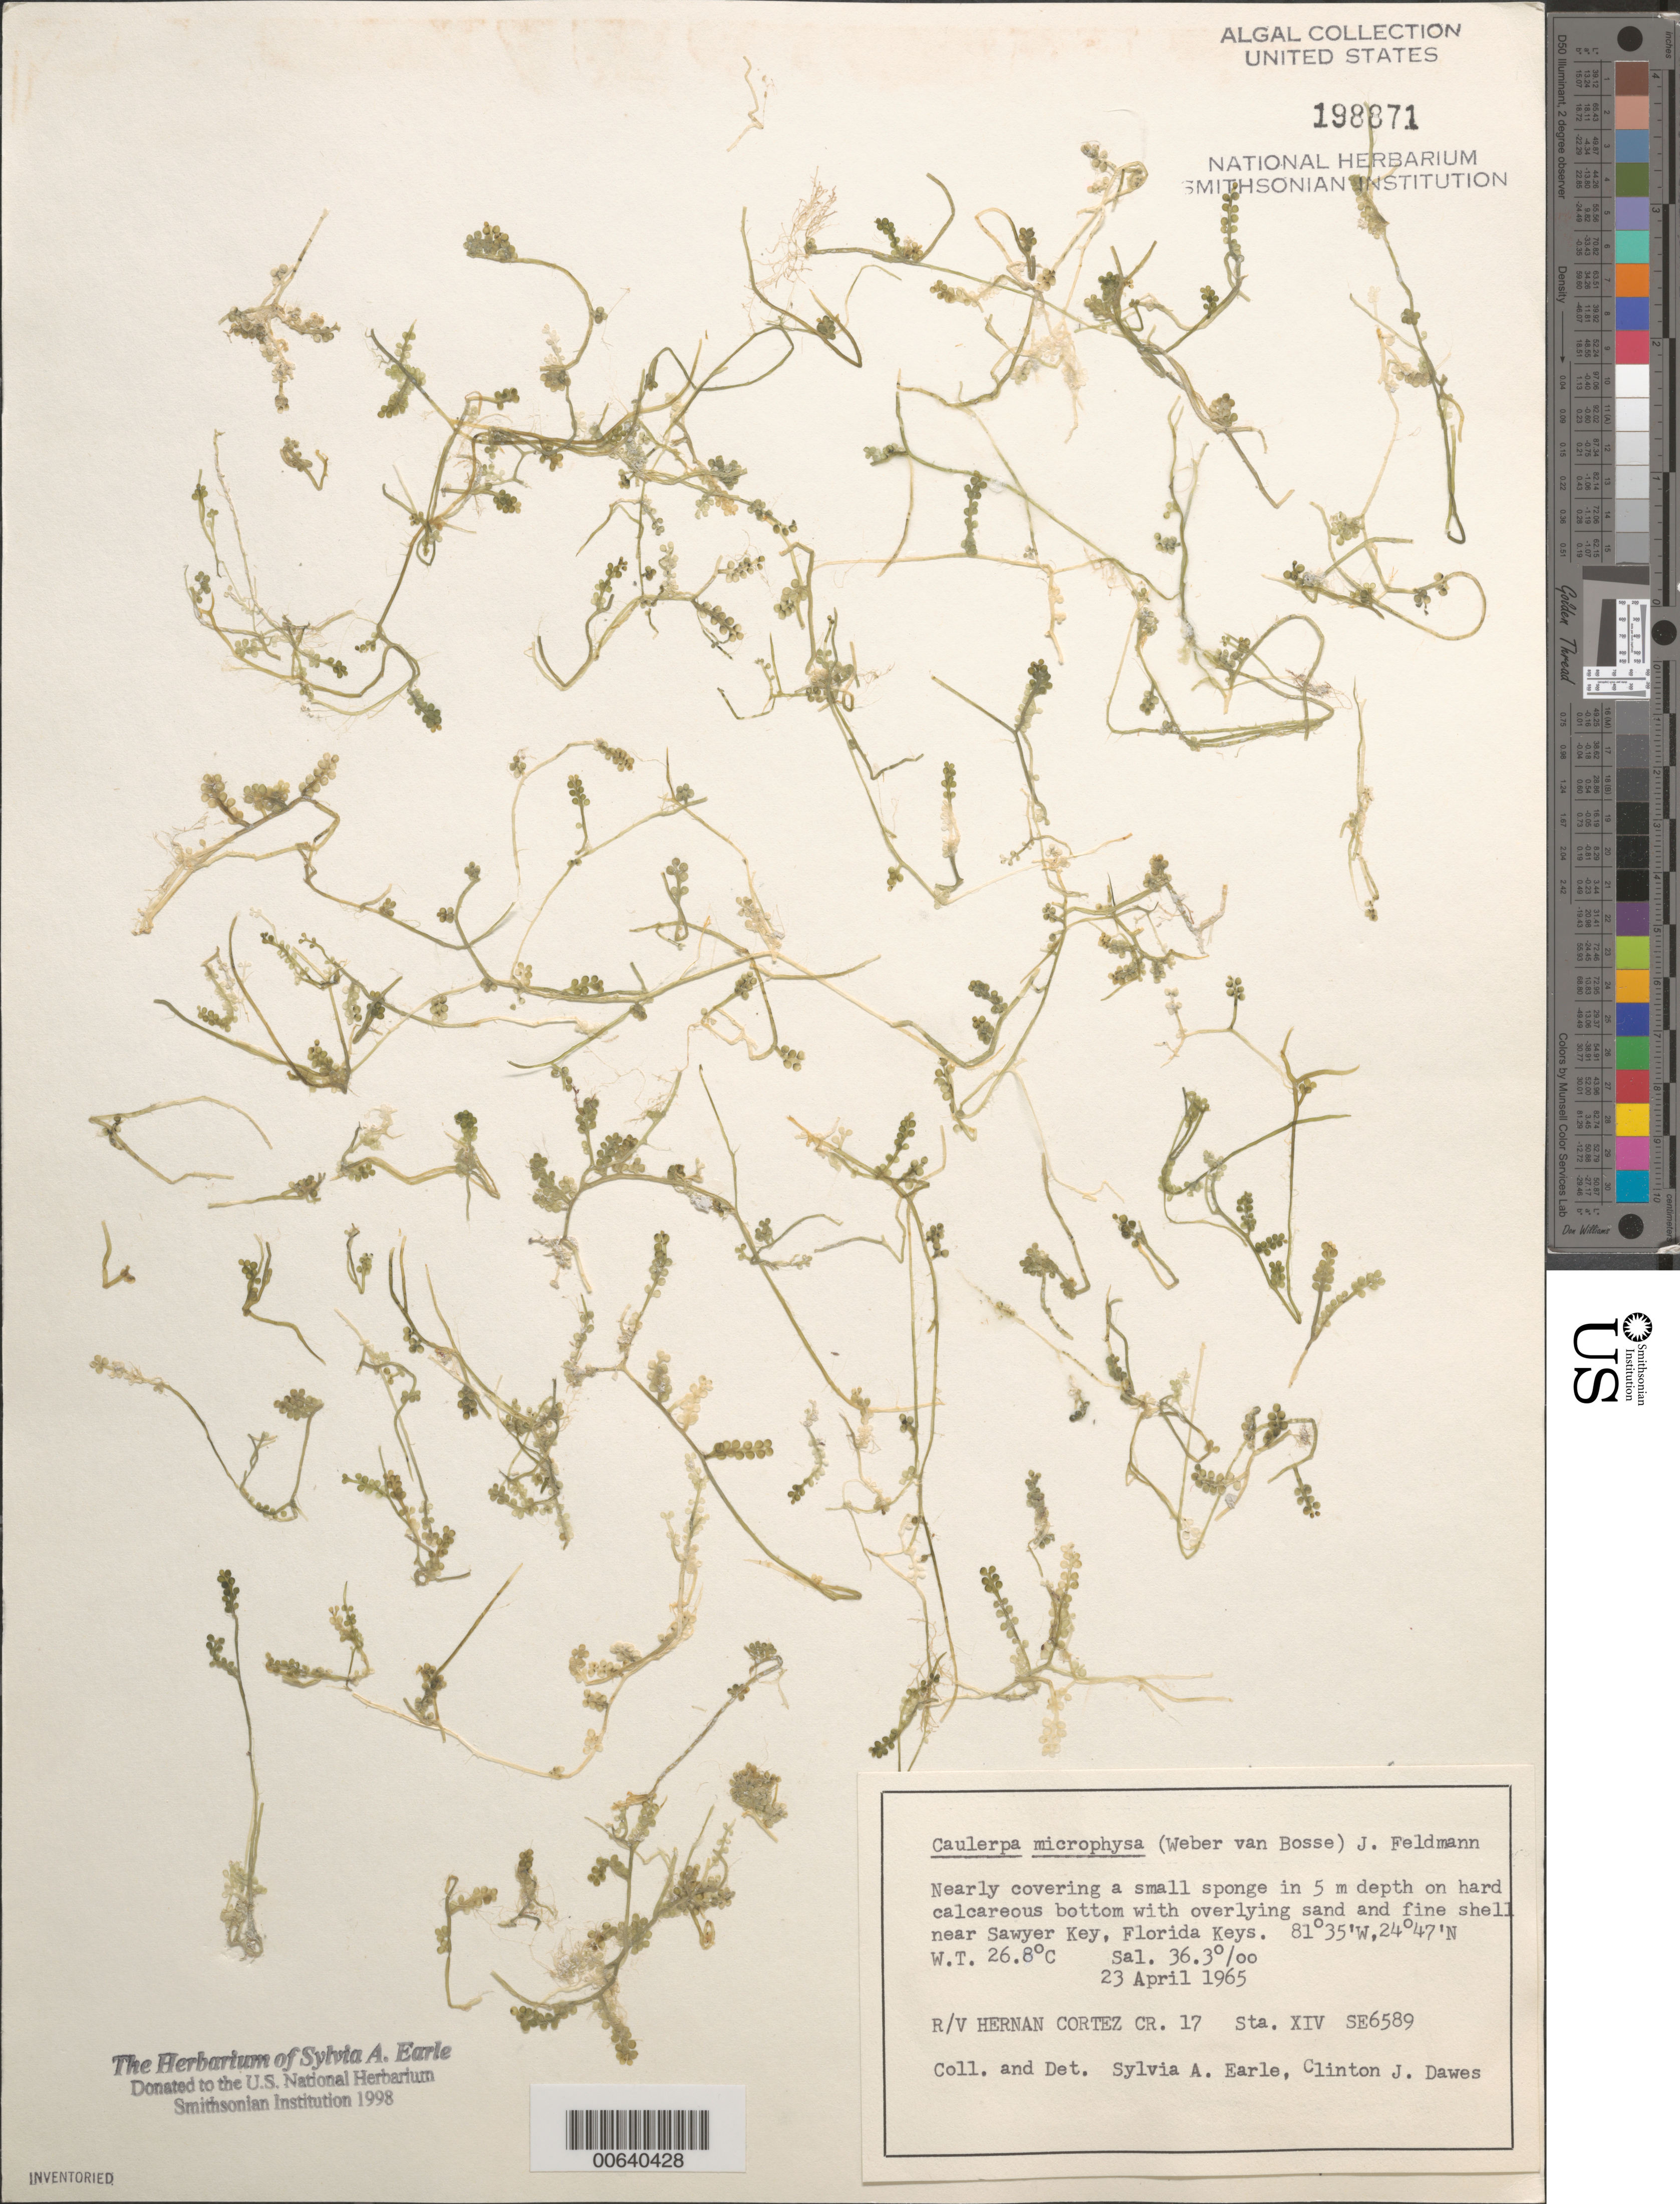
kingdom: Plantae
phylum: Chlorophyta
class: Ulvophyceae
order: Bryopsidales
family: Caulerpaceae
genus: Caulerpa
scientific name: Caulerpa microphysa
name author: (Weber Bosse) Feldmann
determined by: Earle, S. A.; Dawes, C. J.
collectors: S. A. Earle & C. Dawes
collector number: Se 6589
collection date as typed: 23 Apr 1965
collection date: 1965-04-23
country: United States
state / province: Florida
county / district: Monroe County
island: Florida Keys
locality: Near Sawyer Key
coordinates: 24 47' N, 81 35' W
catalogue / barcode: US 198871